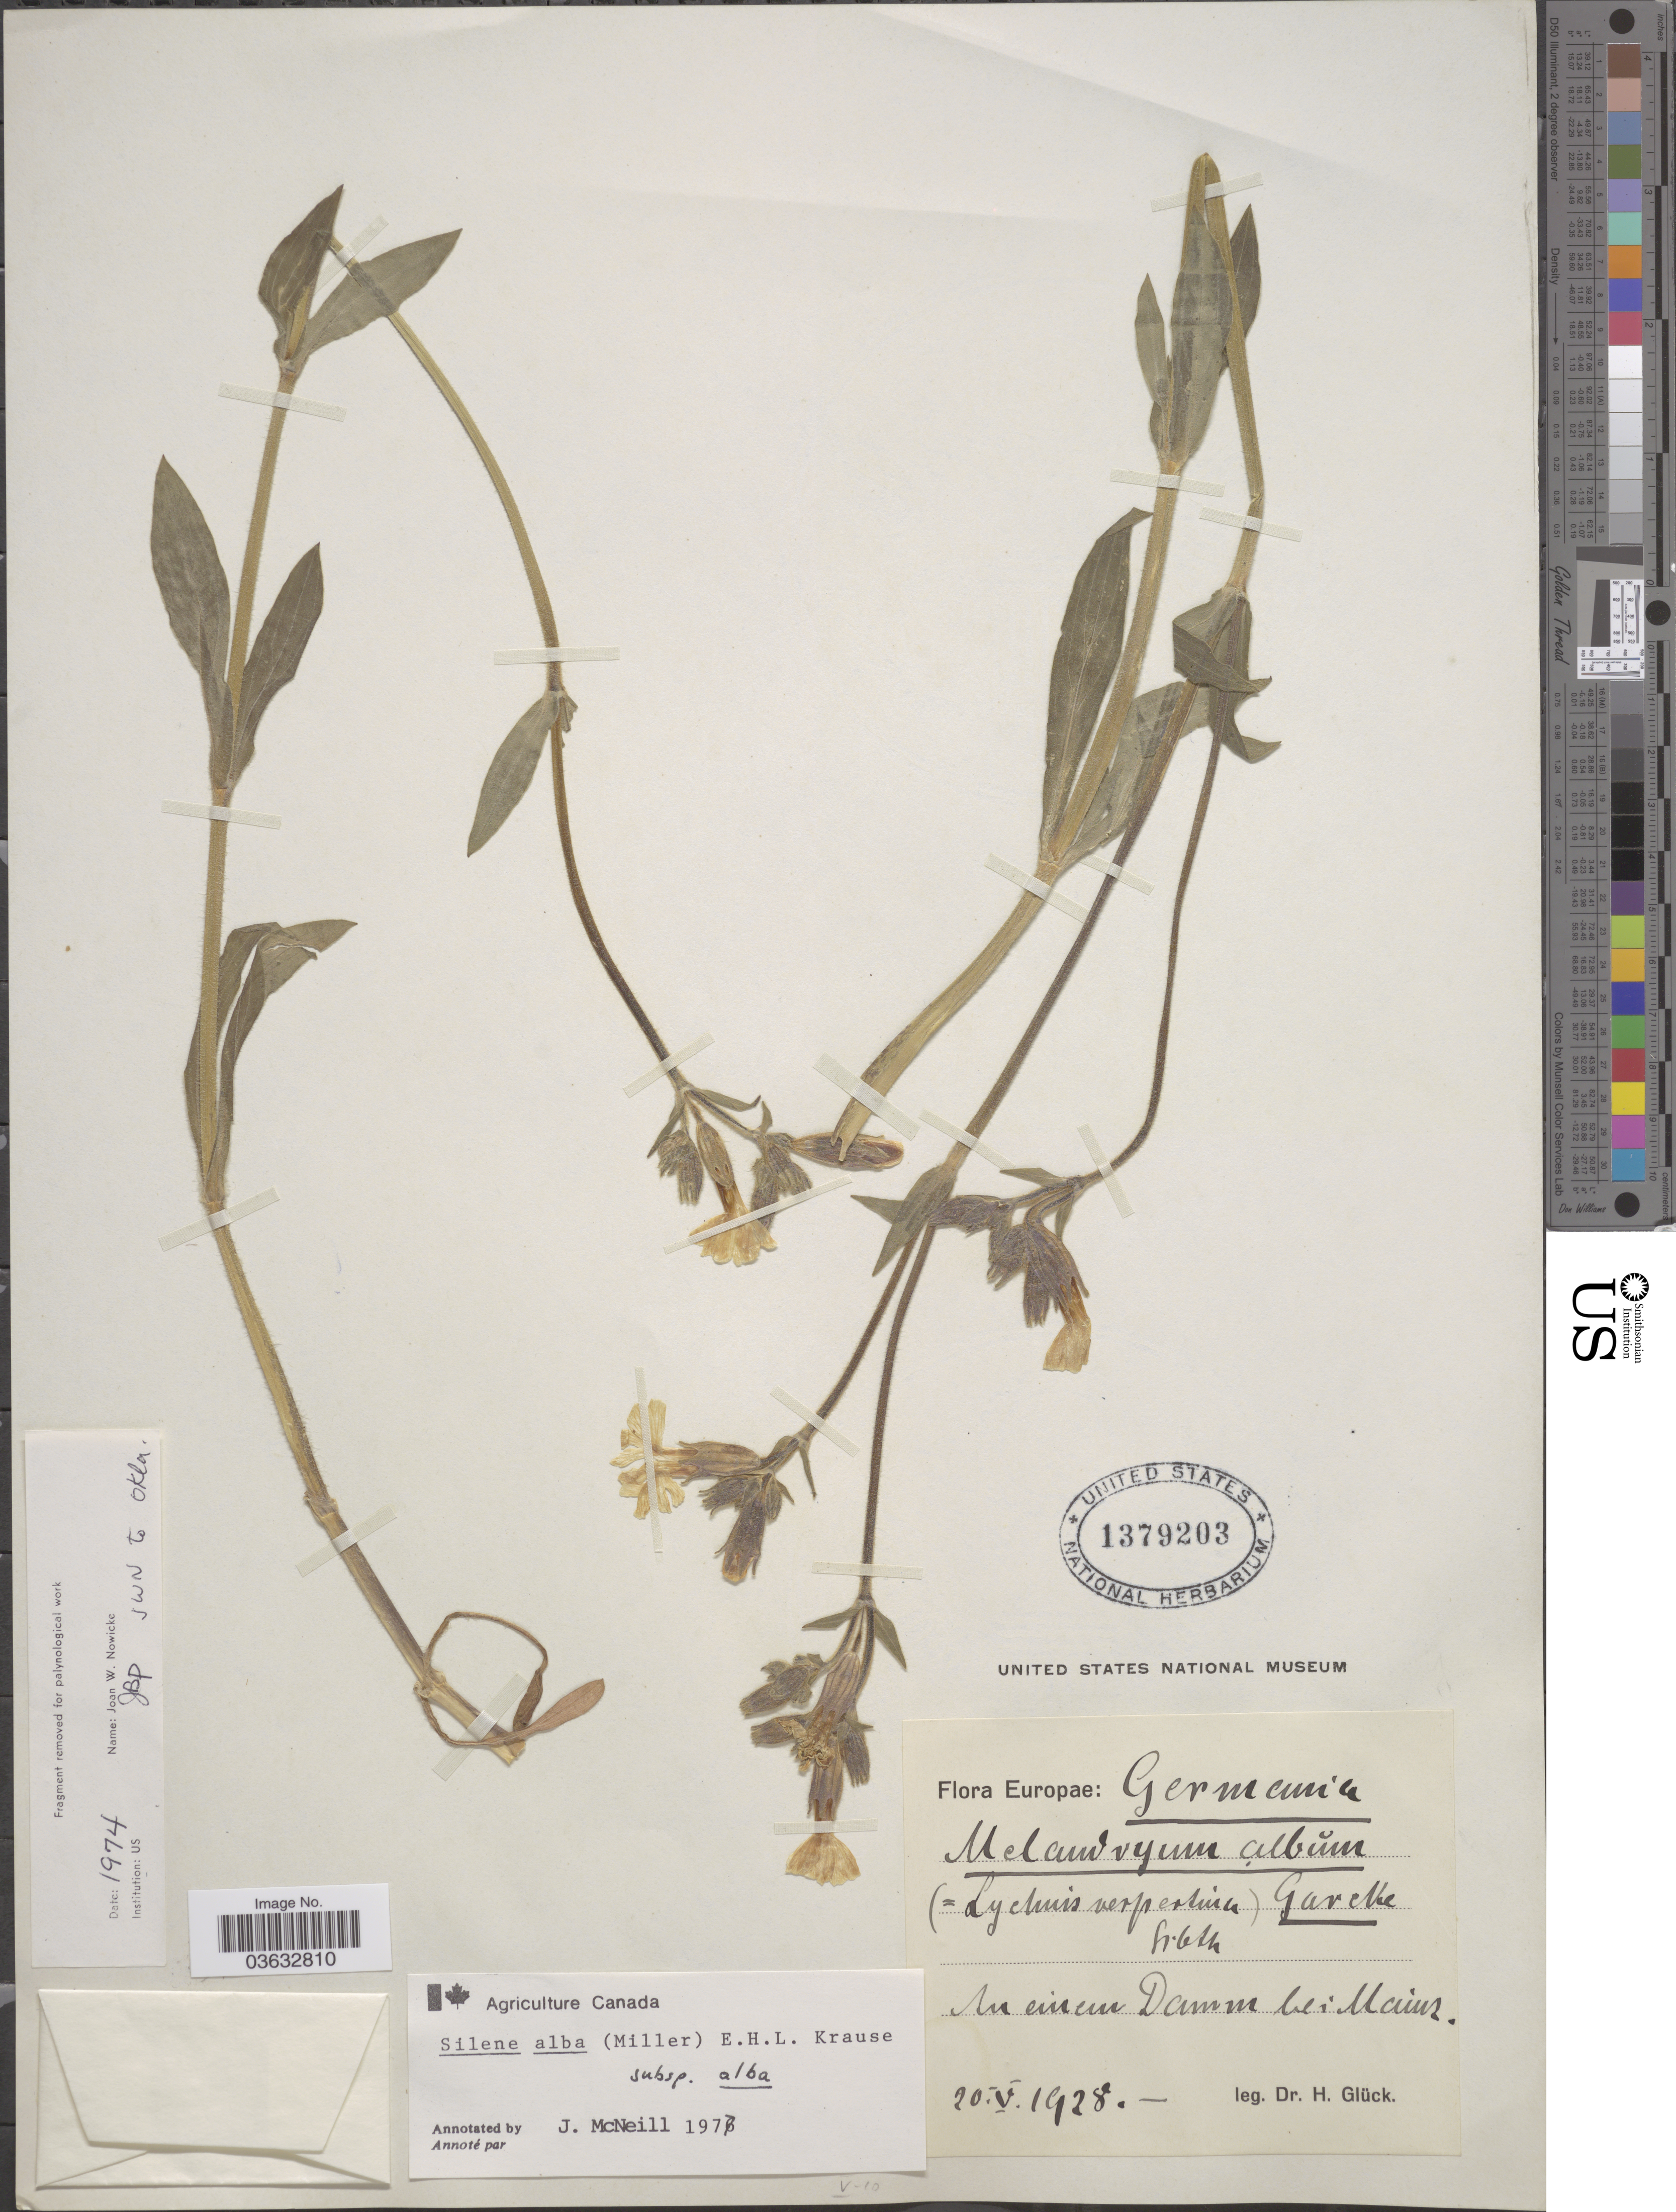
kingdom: Plantae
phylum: Tracheophyta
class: Magnoliopsida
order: Caryophyllales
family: Caryophyllaceae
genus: Silene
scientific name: Silene alba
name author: (Mill.) E.H.L. Krause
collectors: H. Glück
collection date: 1928-05-20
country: Germany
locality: Au einem Damm bei Mainz.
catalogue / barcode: US 1379203